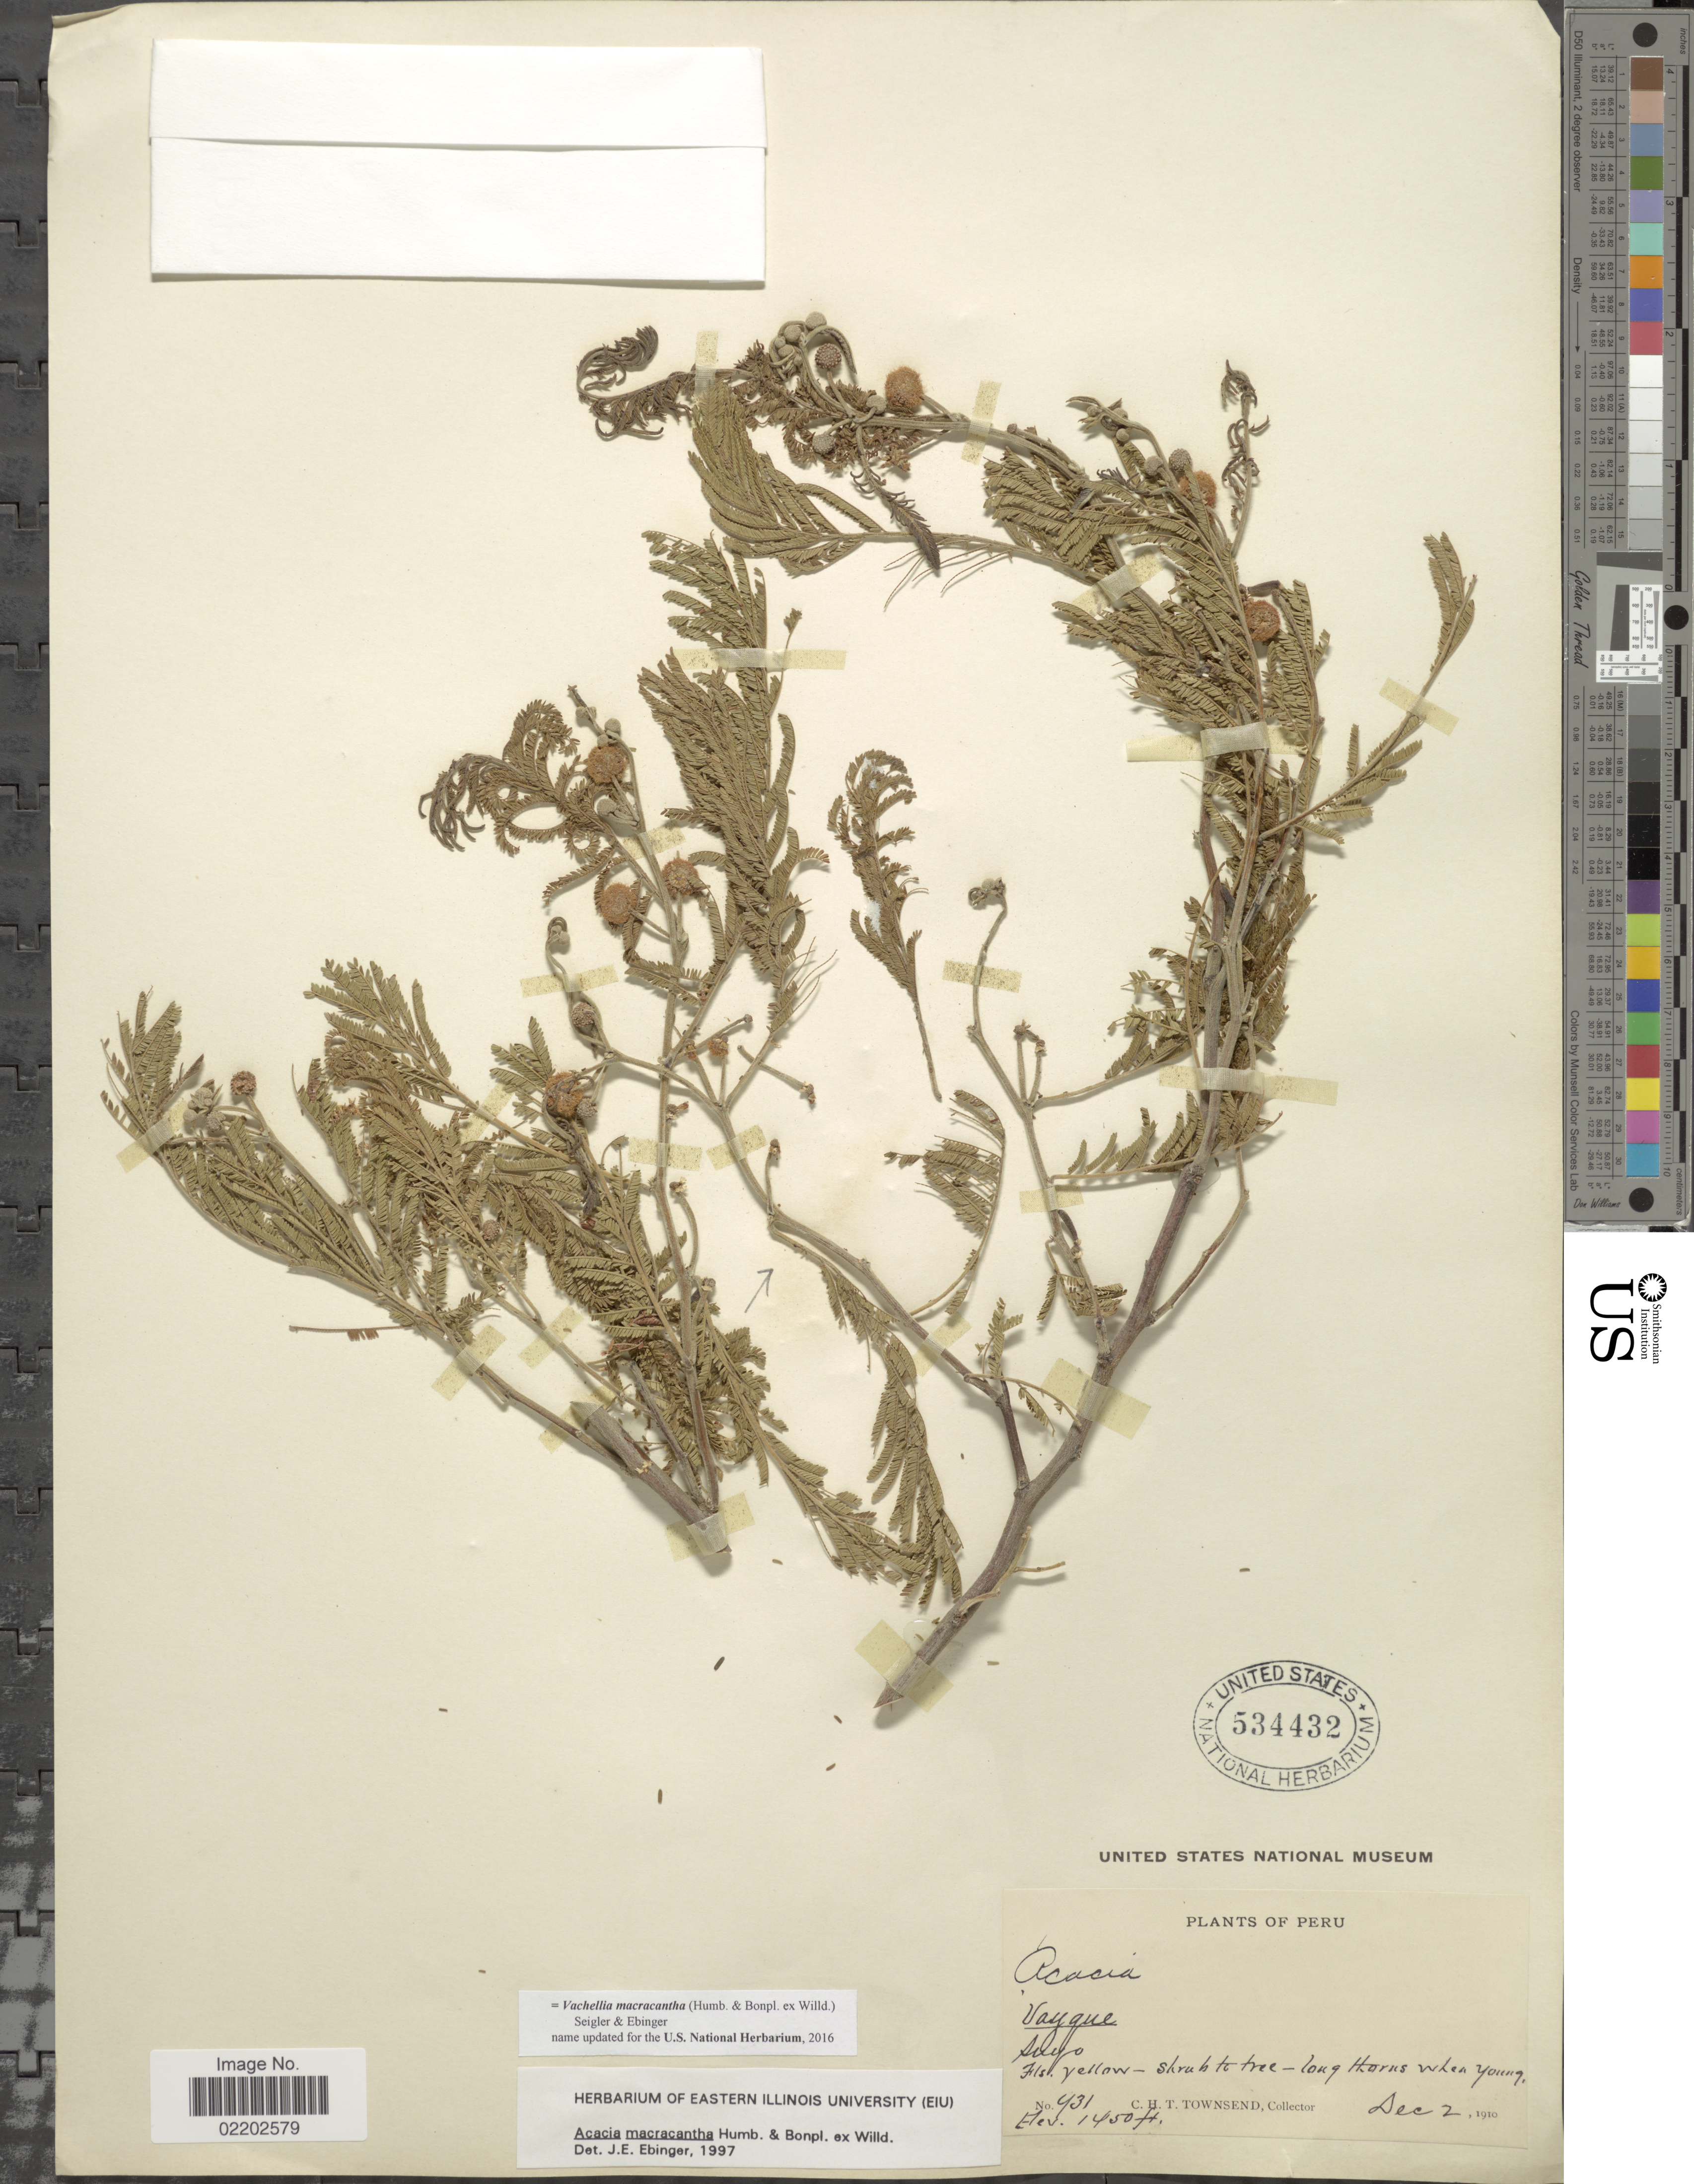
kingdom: Plantae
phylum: Tracheophyta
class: Magnoliopsida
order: Fabales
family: Fabaceae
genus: Vachellia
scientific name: Vachellia macracantha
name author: (Humb. & Bonpl. ex Willd.) Seigler & Ebinger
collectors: C. H. T. Townsend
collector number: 431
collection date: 1910-12-02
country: Peru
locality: Vayque, Suyo.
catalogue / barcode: US 534432